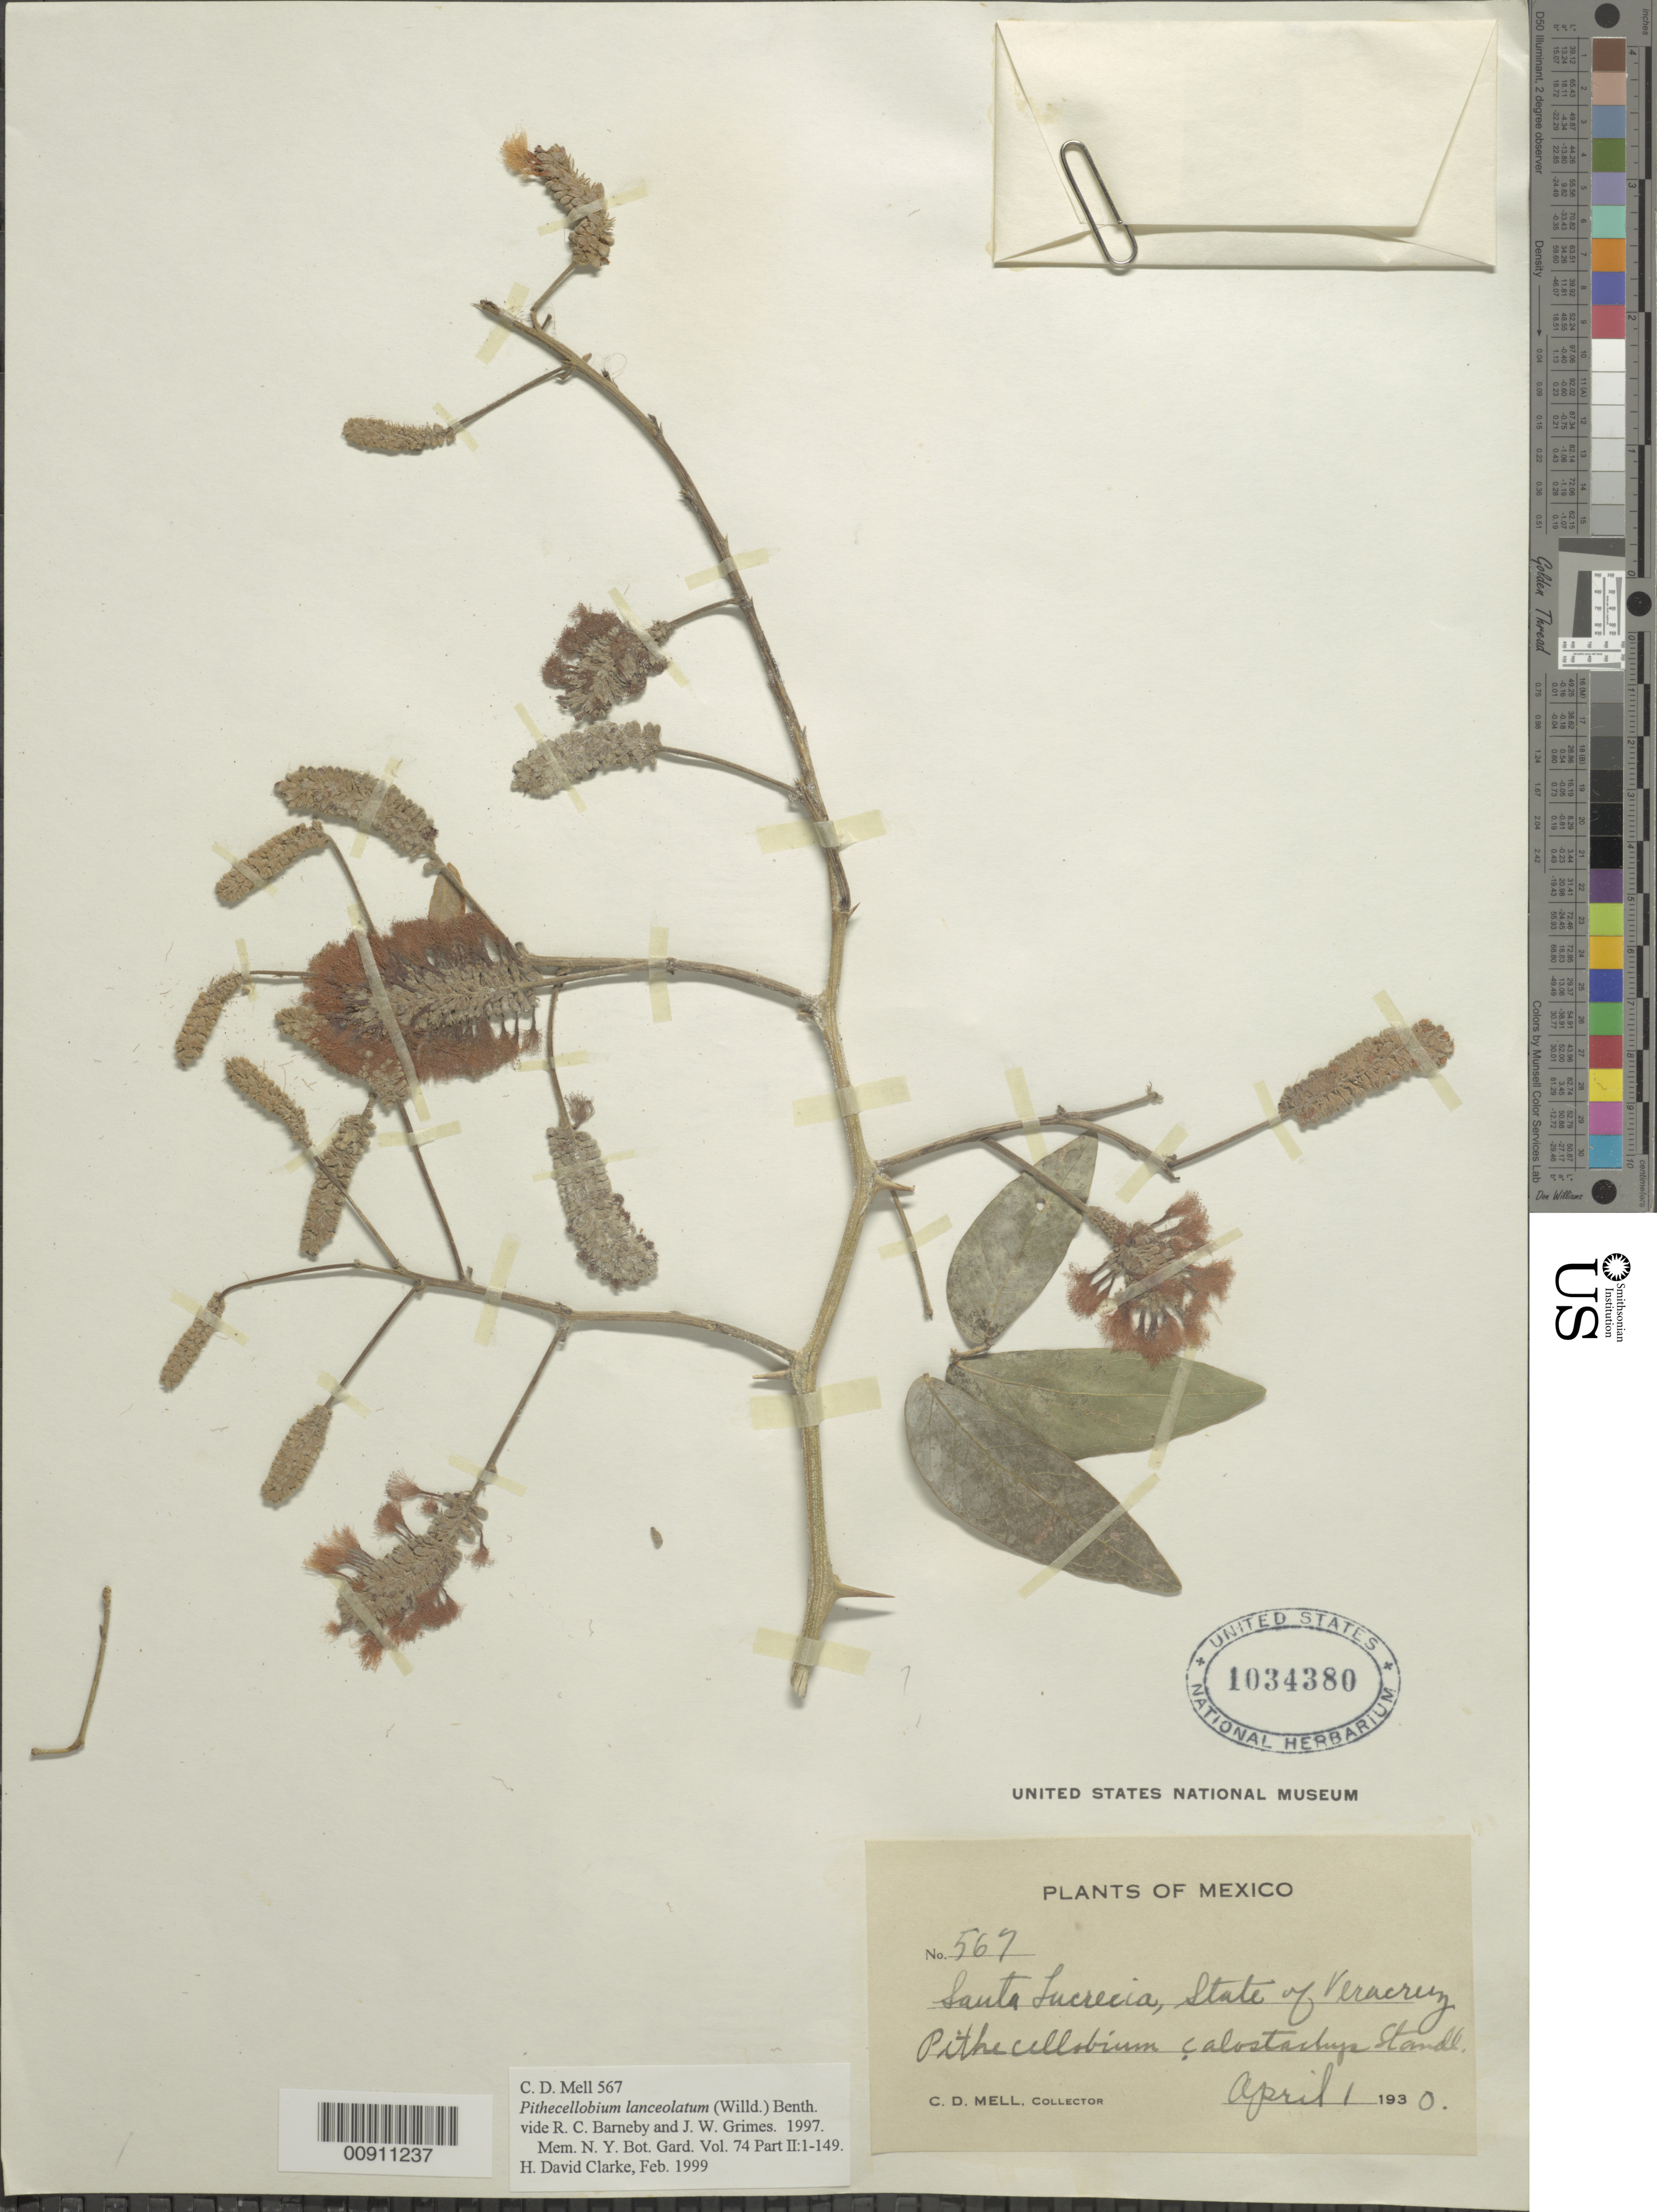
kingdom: Plantae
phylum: Tracheophyta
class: Magnoliopsida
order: Fabales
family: Fabaceae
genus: Pithecellobium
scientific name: Pithecellobium lanceolatum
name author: (Humb. & Bonpl. ex Willd.) Benth.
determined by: Clarke, H. D., University of North Carolina (Asheville)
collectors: C. D. Mell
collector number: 567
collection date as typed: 01 Apr 1930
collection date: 1930-04-01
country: Mexico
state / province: Veracruz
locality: Santa Lucrecia, State of Veracruz.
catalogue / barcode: US 1034380